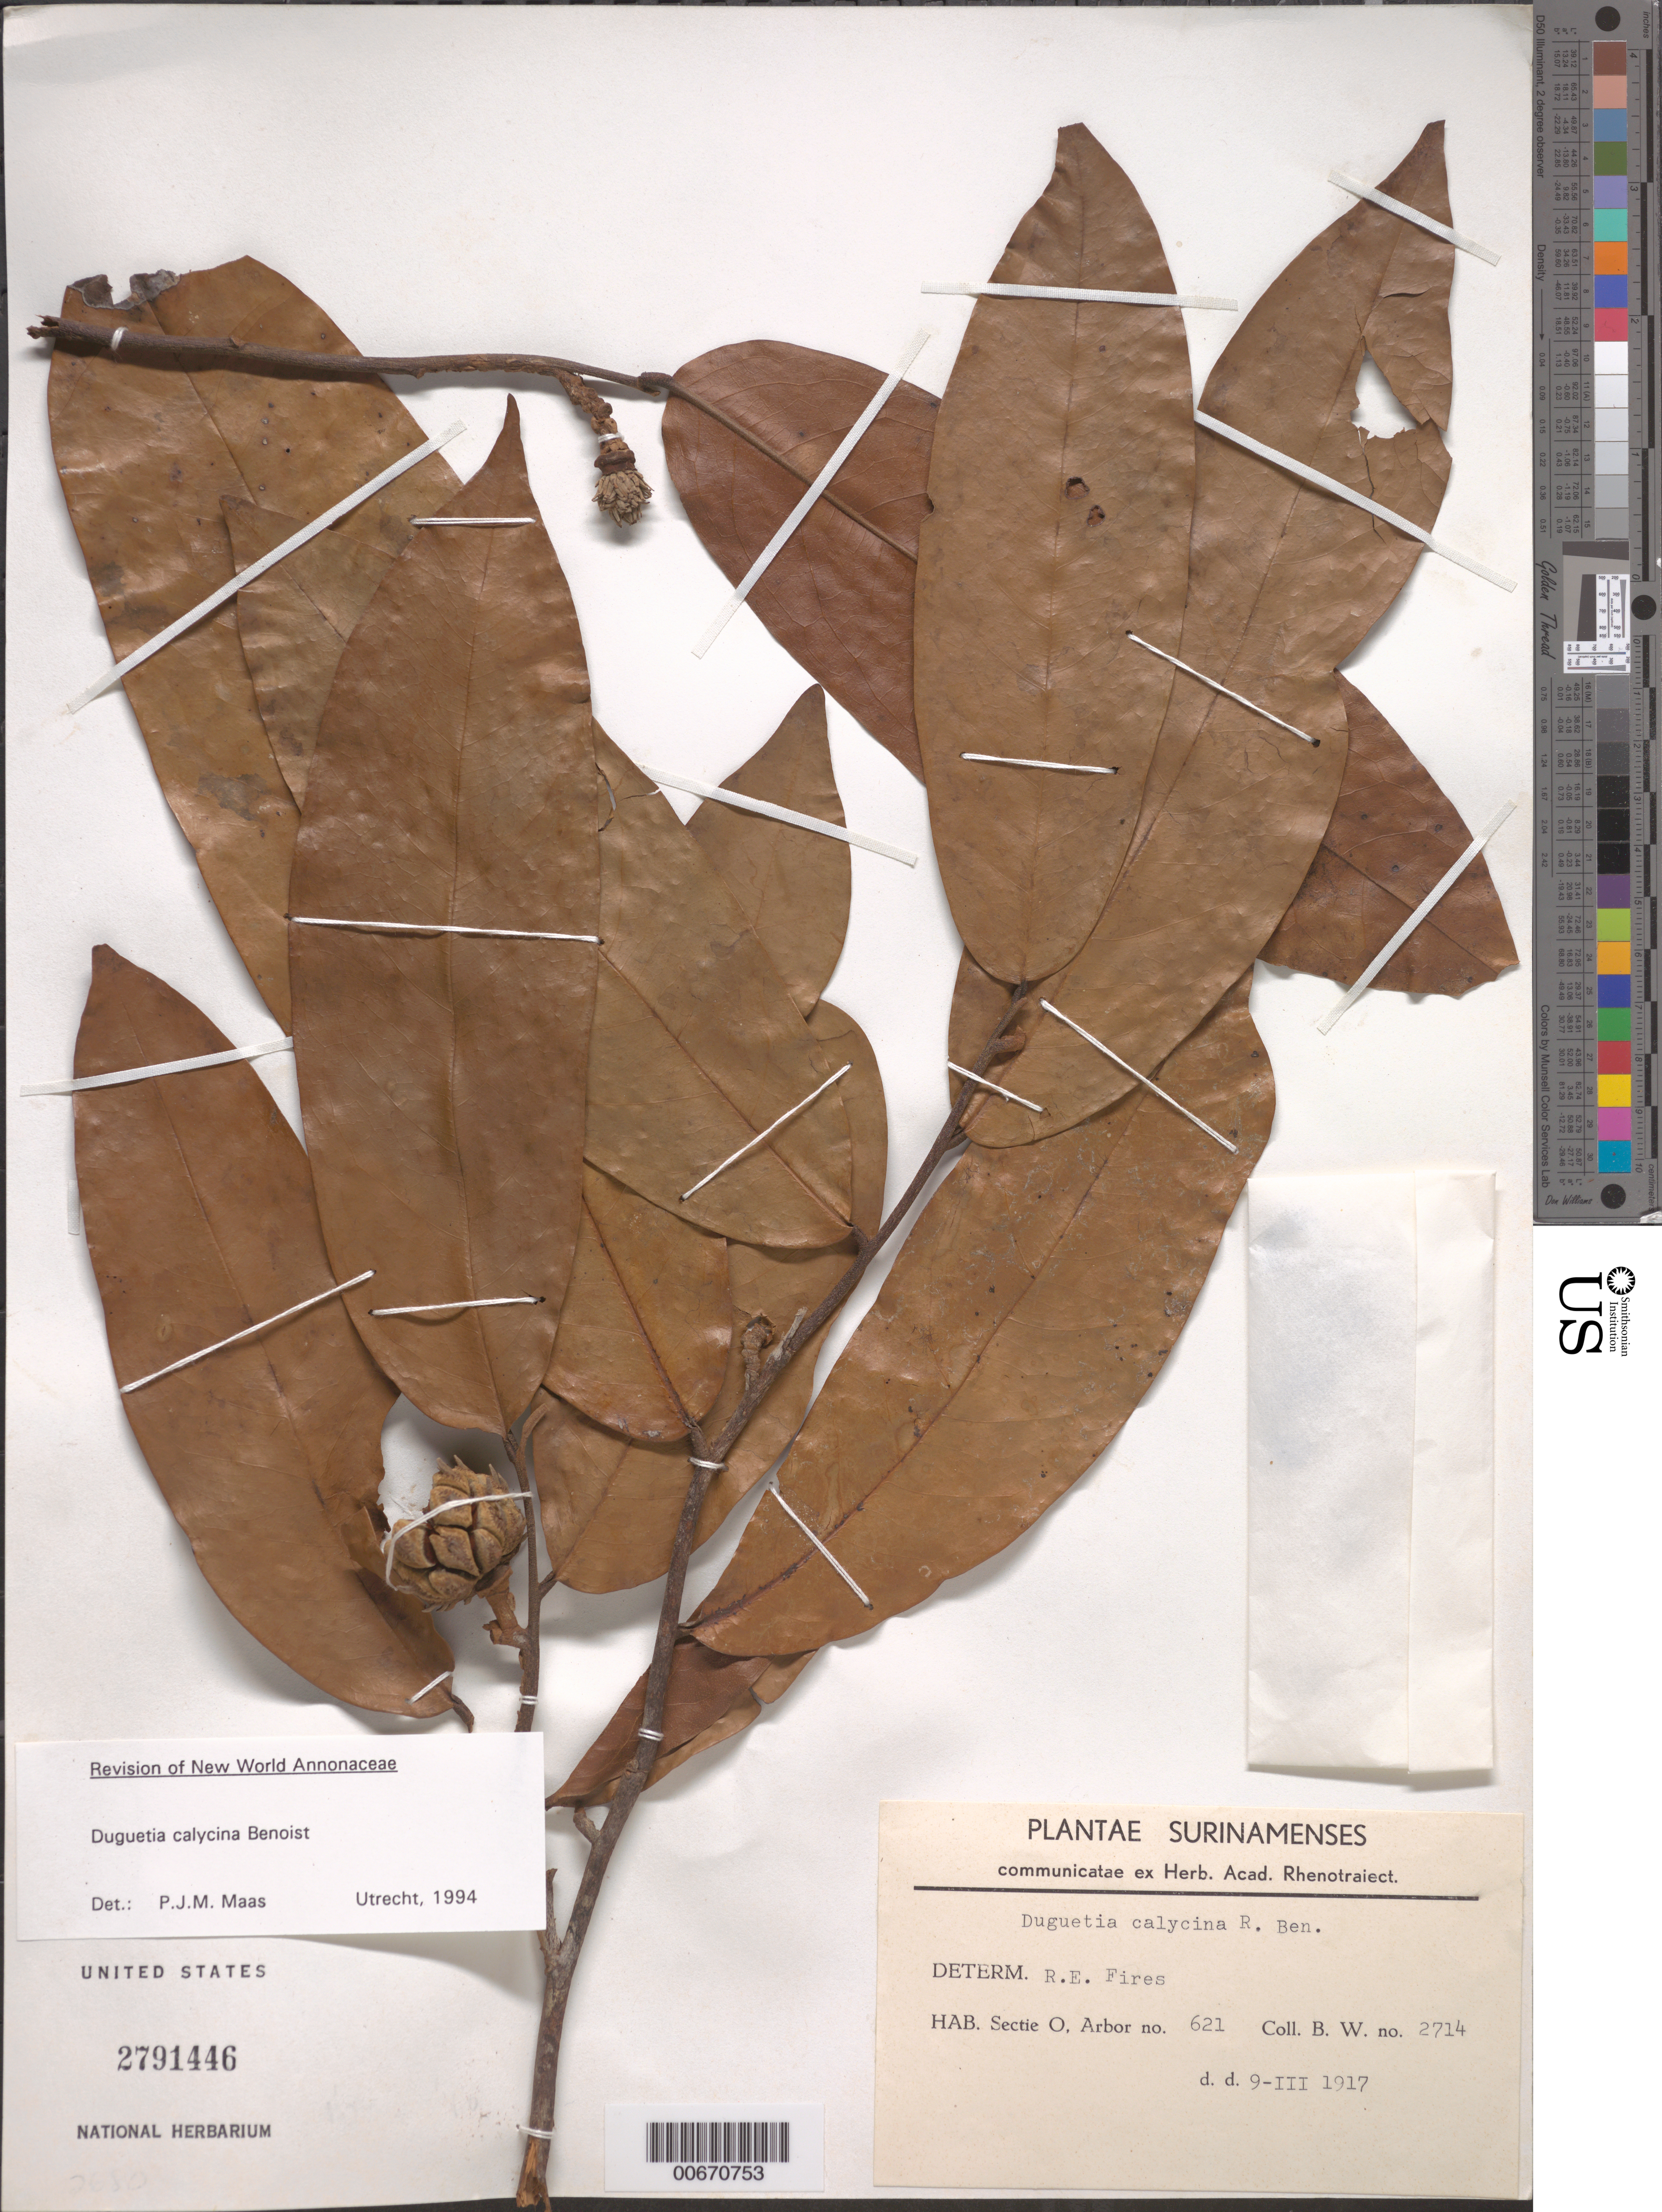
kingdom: Plantae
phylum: Tracheophyta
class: Magnoliopsida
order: Magnoliales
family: Annonaceae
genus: Duguetia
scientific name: Duguetia calycina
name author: Benoist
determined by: Maas, Paul J. M.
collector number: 2714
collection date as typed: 9-Mar-17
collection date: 1917-03-09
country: Suriname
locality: Sectie O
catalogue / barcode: US 2791446